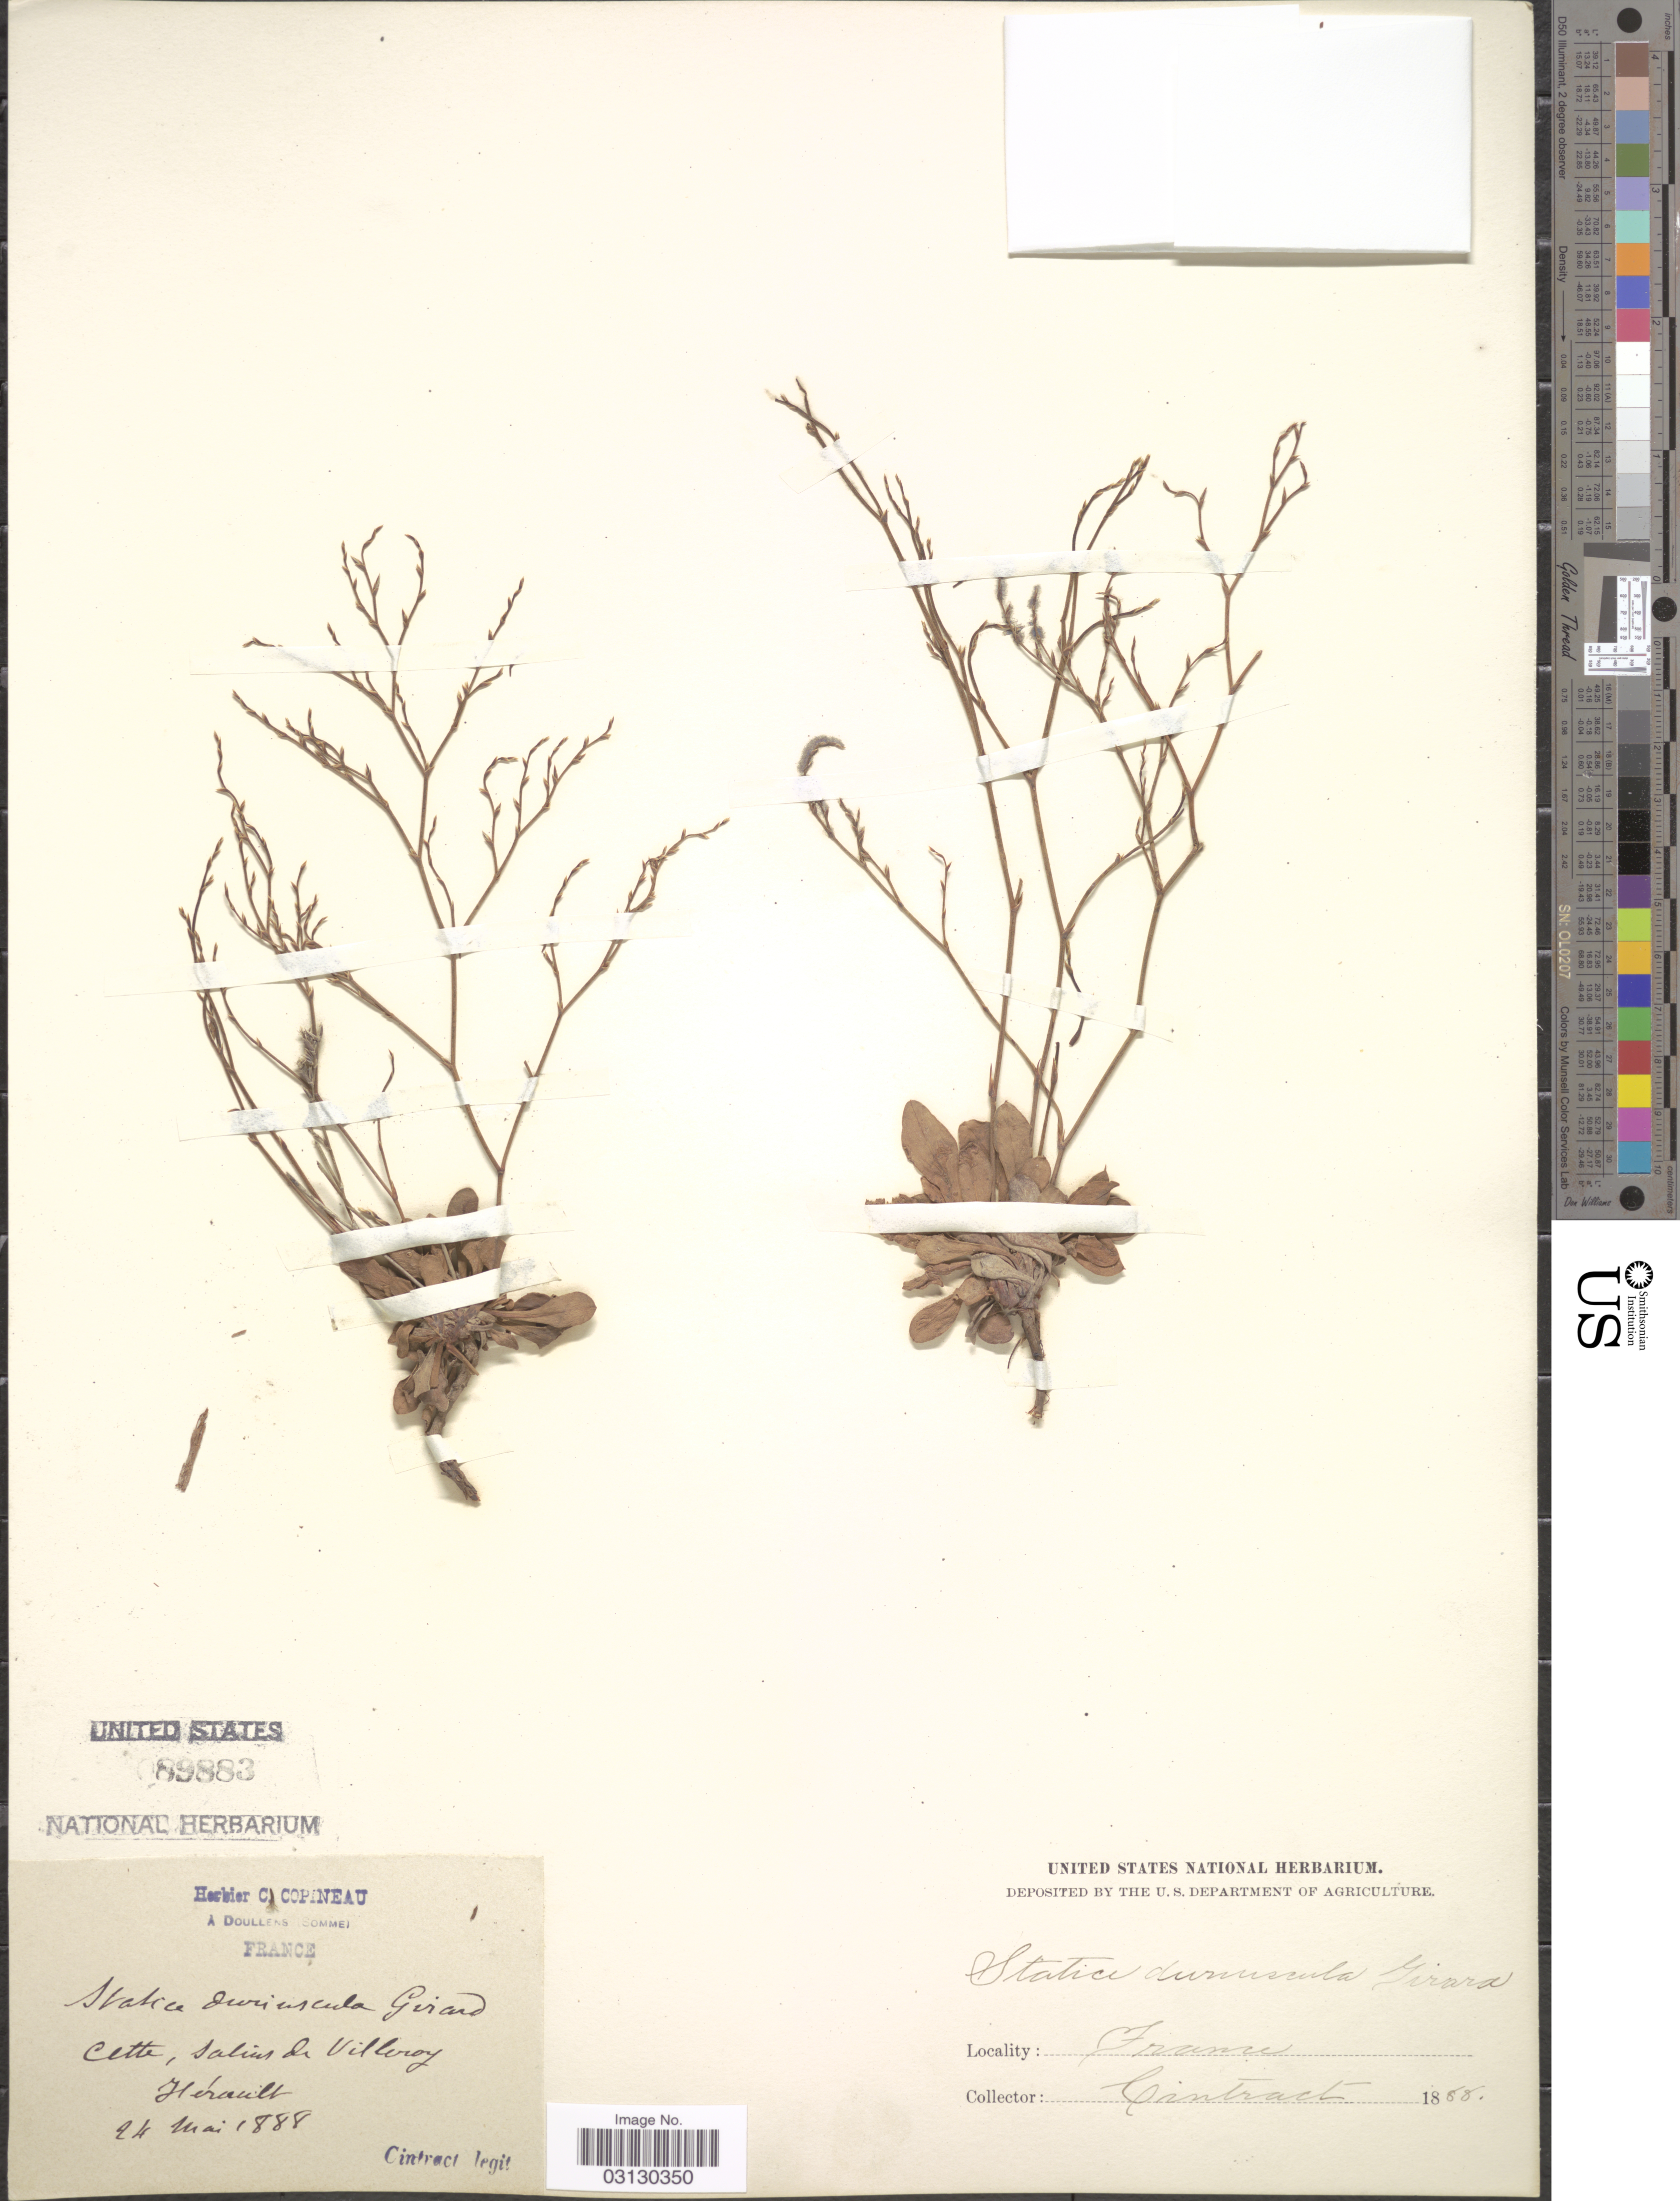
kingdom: Plantae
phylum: Tracheophyta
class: Magnoliopsida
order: Caryophyllales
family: Plumbaginaceae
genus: Limonium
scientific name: Limonium duriusculum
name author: (Girard) Fourr.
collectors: Cintract, --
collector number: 1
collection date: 1888-05-24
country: France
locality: Cette, salins de Villeroy Hérault.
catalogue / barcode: US 89883